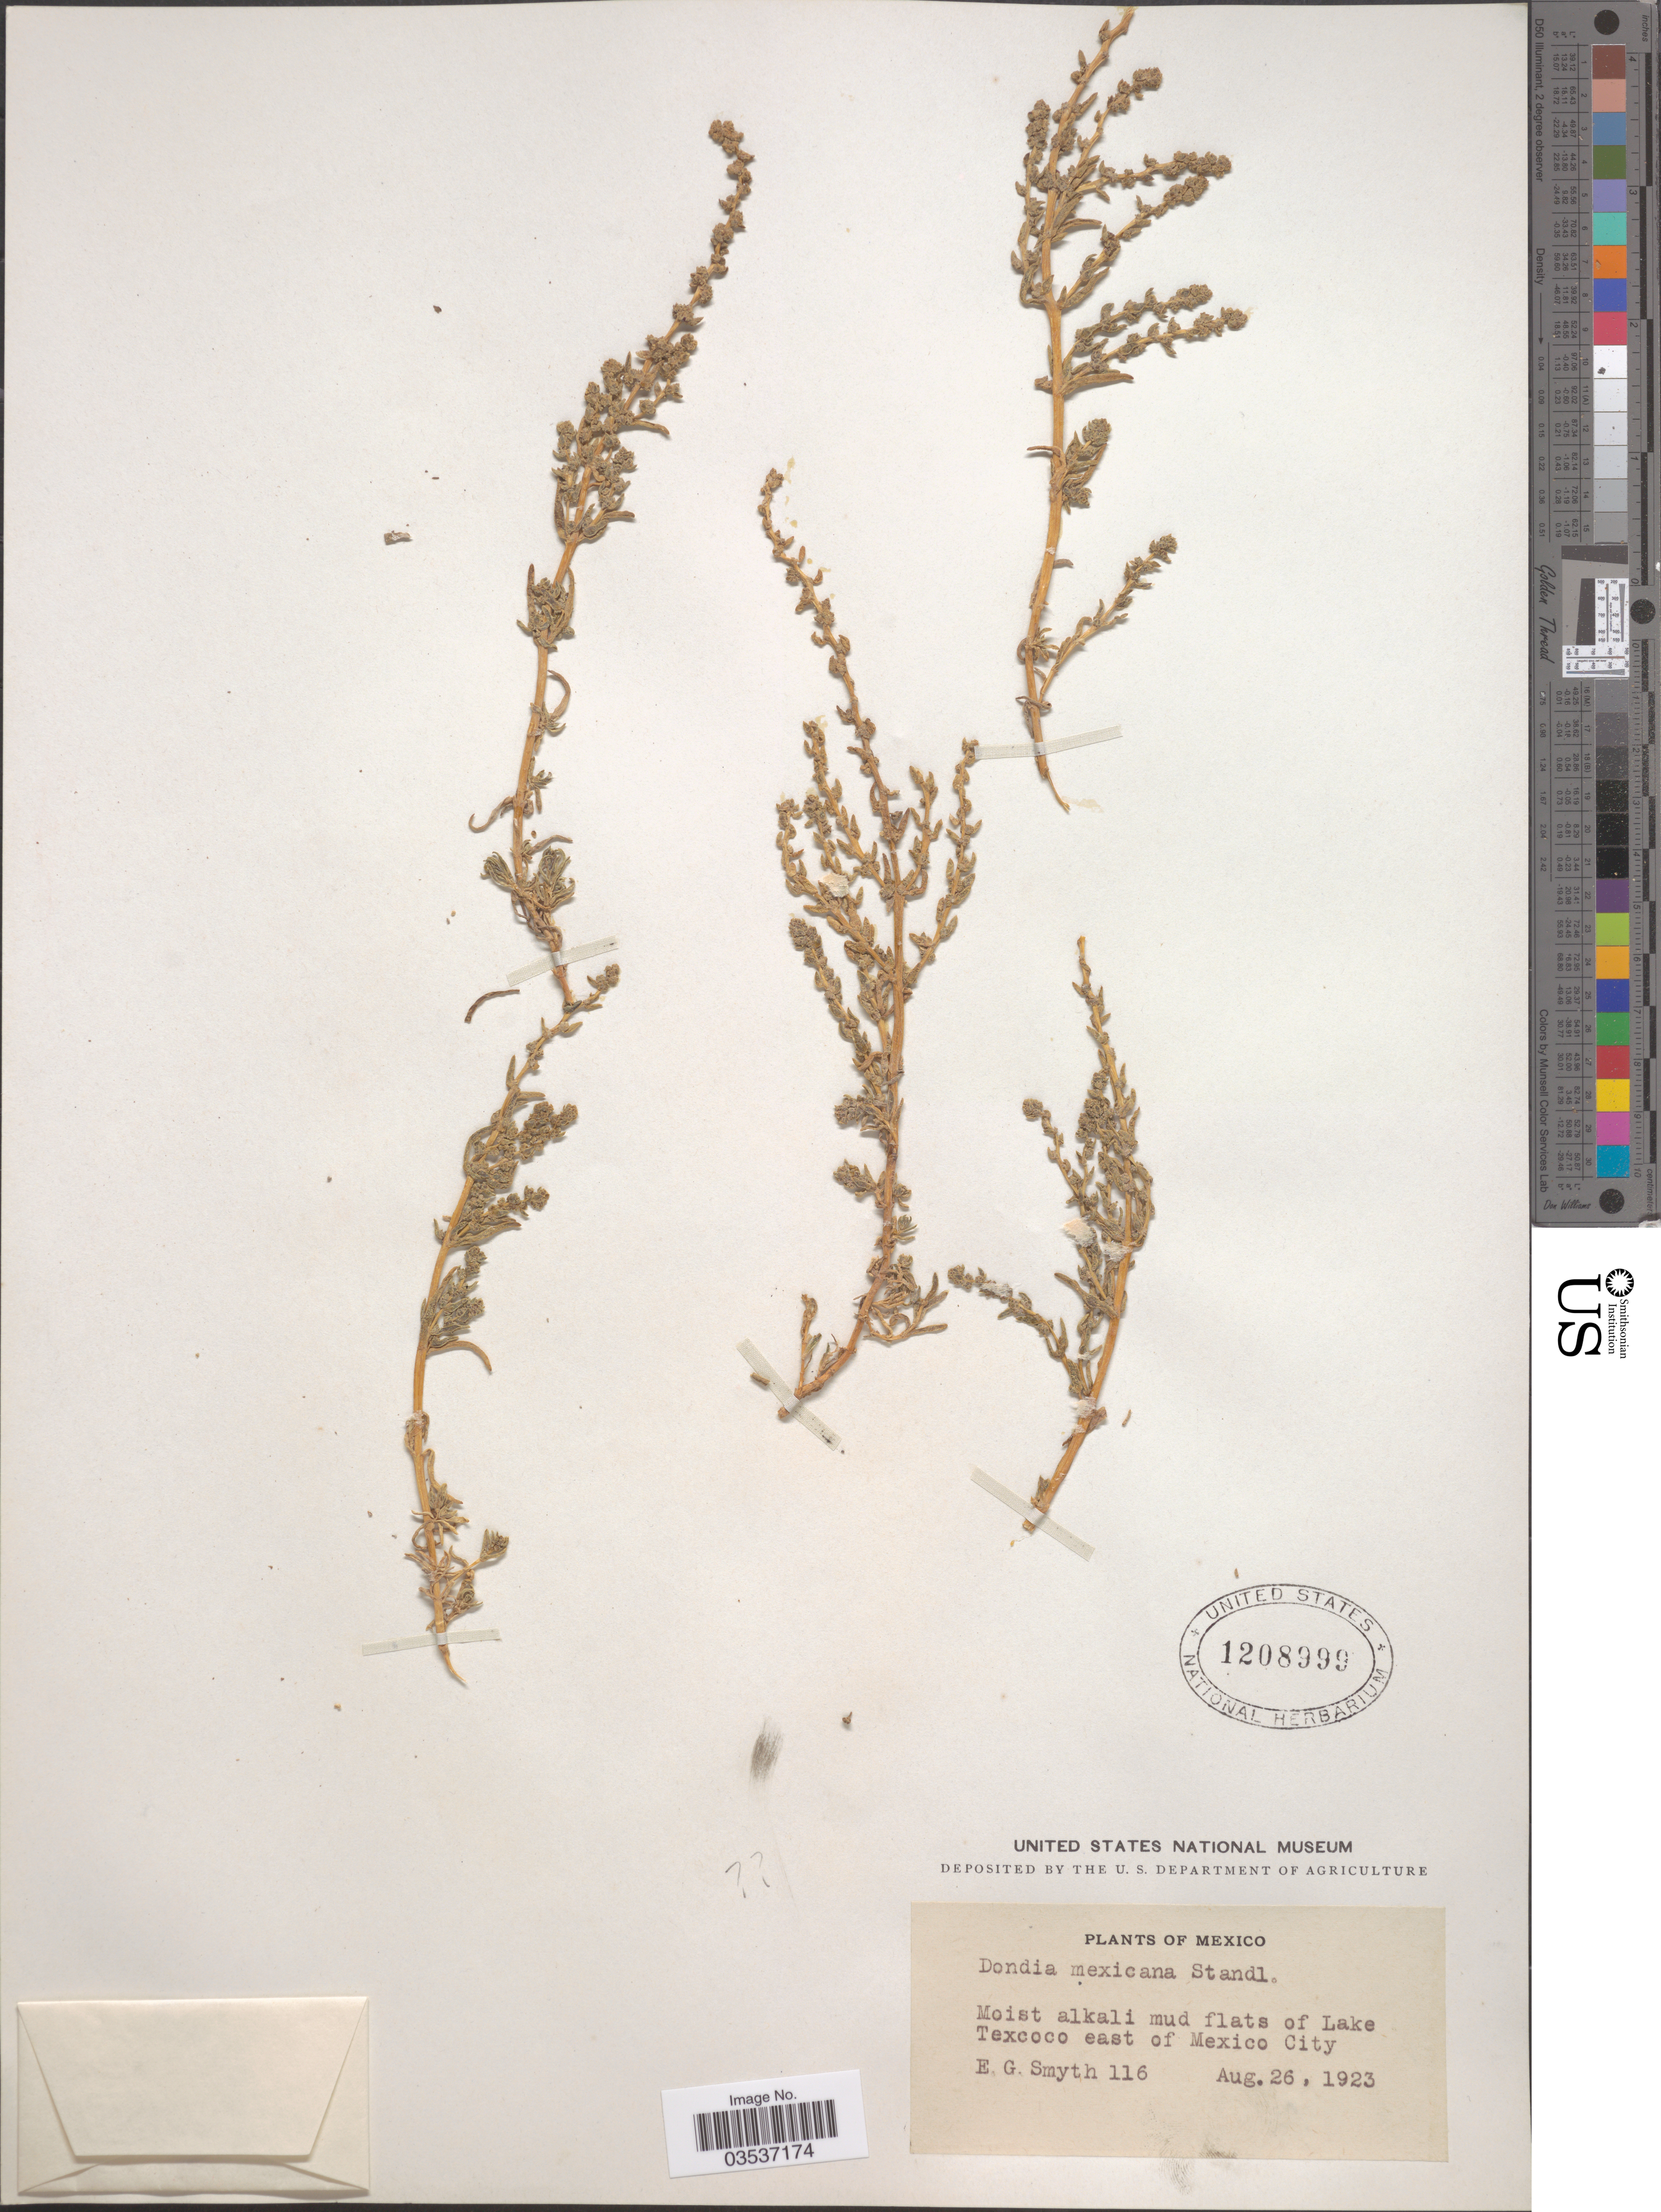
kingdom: Plantae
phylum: Tracheophyta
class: Magnoliopsida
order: Caryophyllales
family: Amaranthaceae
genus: Suaeda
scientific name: Suaeda mexicana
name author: (Standl.) Standl.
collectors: E. Smyth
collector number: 116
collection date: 1923-08-26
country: Mexico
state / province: México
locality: Lake Texcoco east of Mexico City.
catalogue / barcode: US 1208999